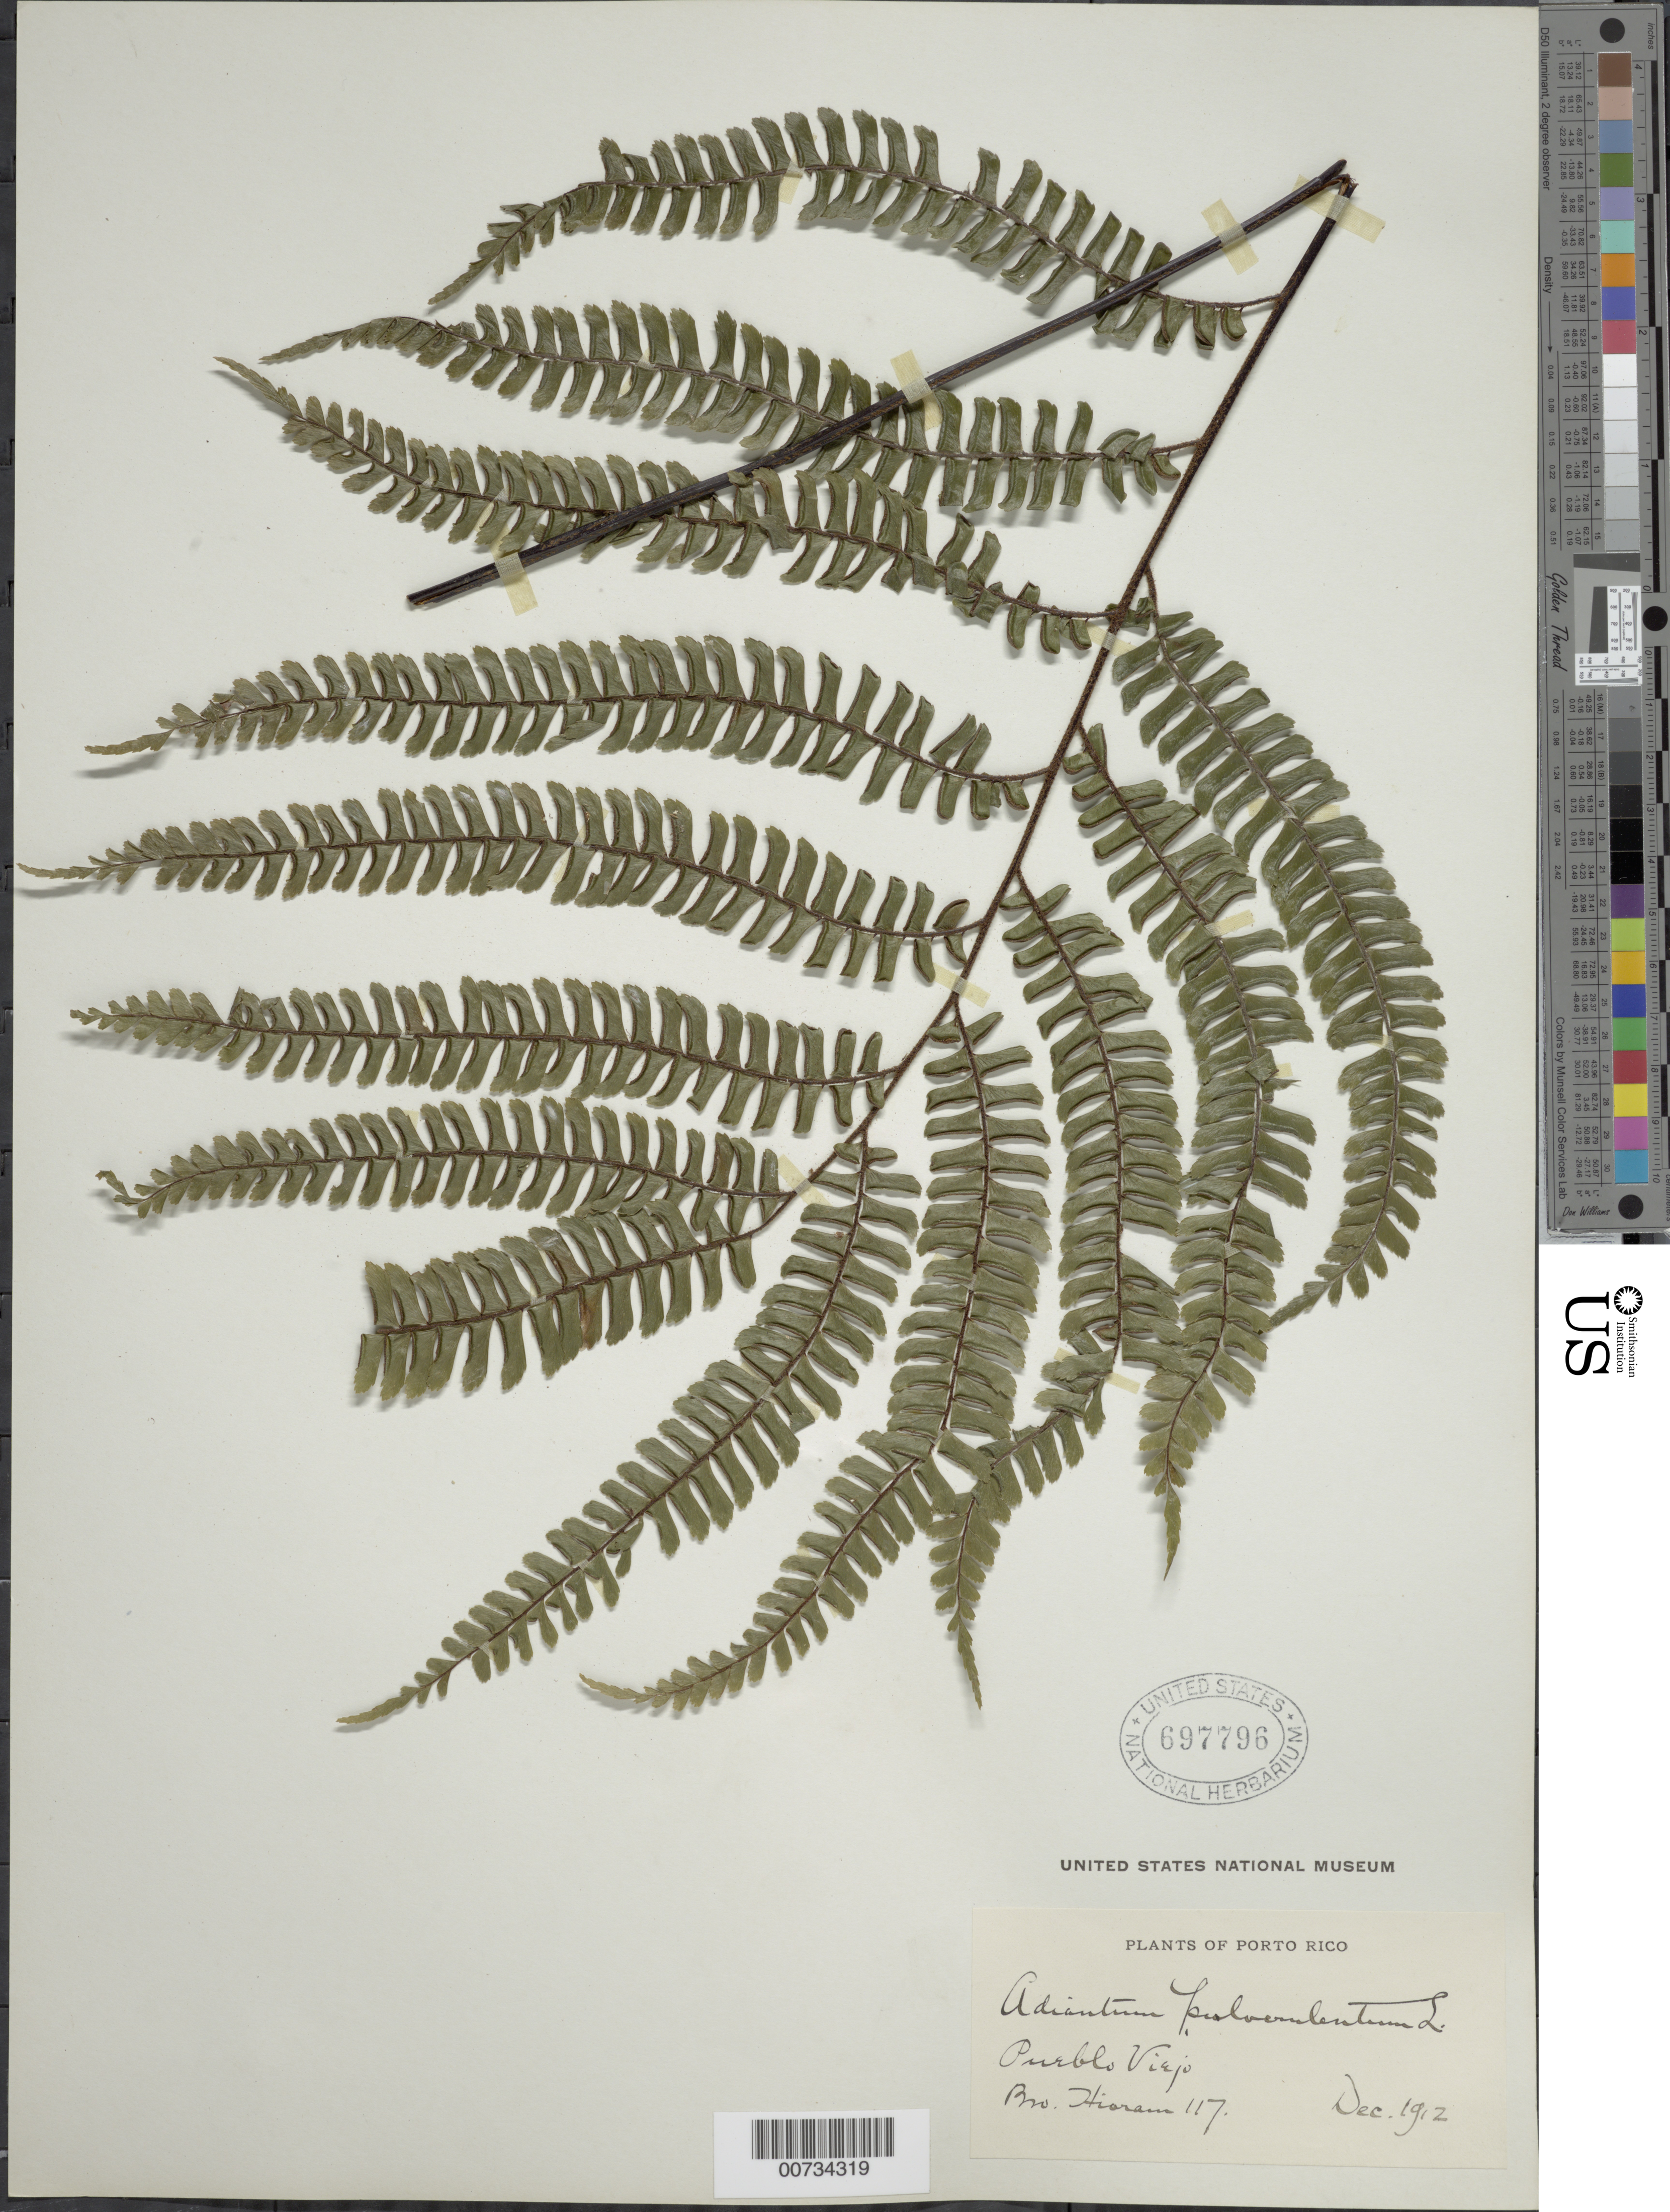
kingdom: Plantae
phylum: Tracheophyta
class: Polypodiopsida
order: Polypodiales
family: Pteridaceae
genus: Adiantum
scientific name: Adiantum pulverulentum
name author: L.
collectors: Bro. Hioram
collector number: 117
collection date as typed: Dec 1912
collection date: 1912-12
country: Puerto Rico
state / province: Guaynabo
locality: Pueblo Viejo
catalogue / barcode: US 697796